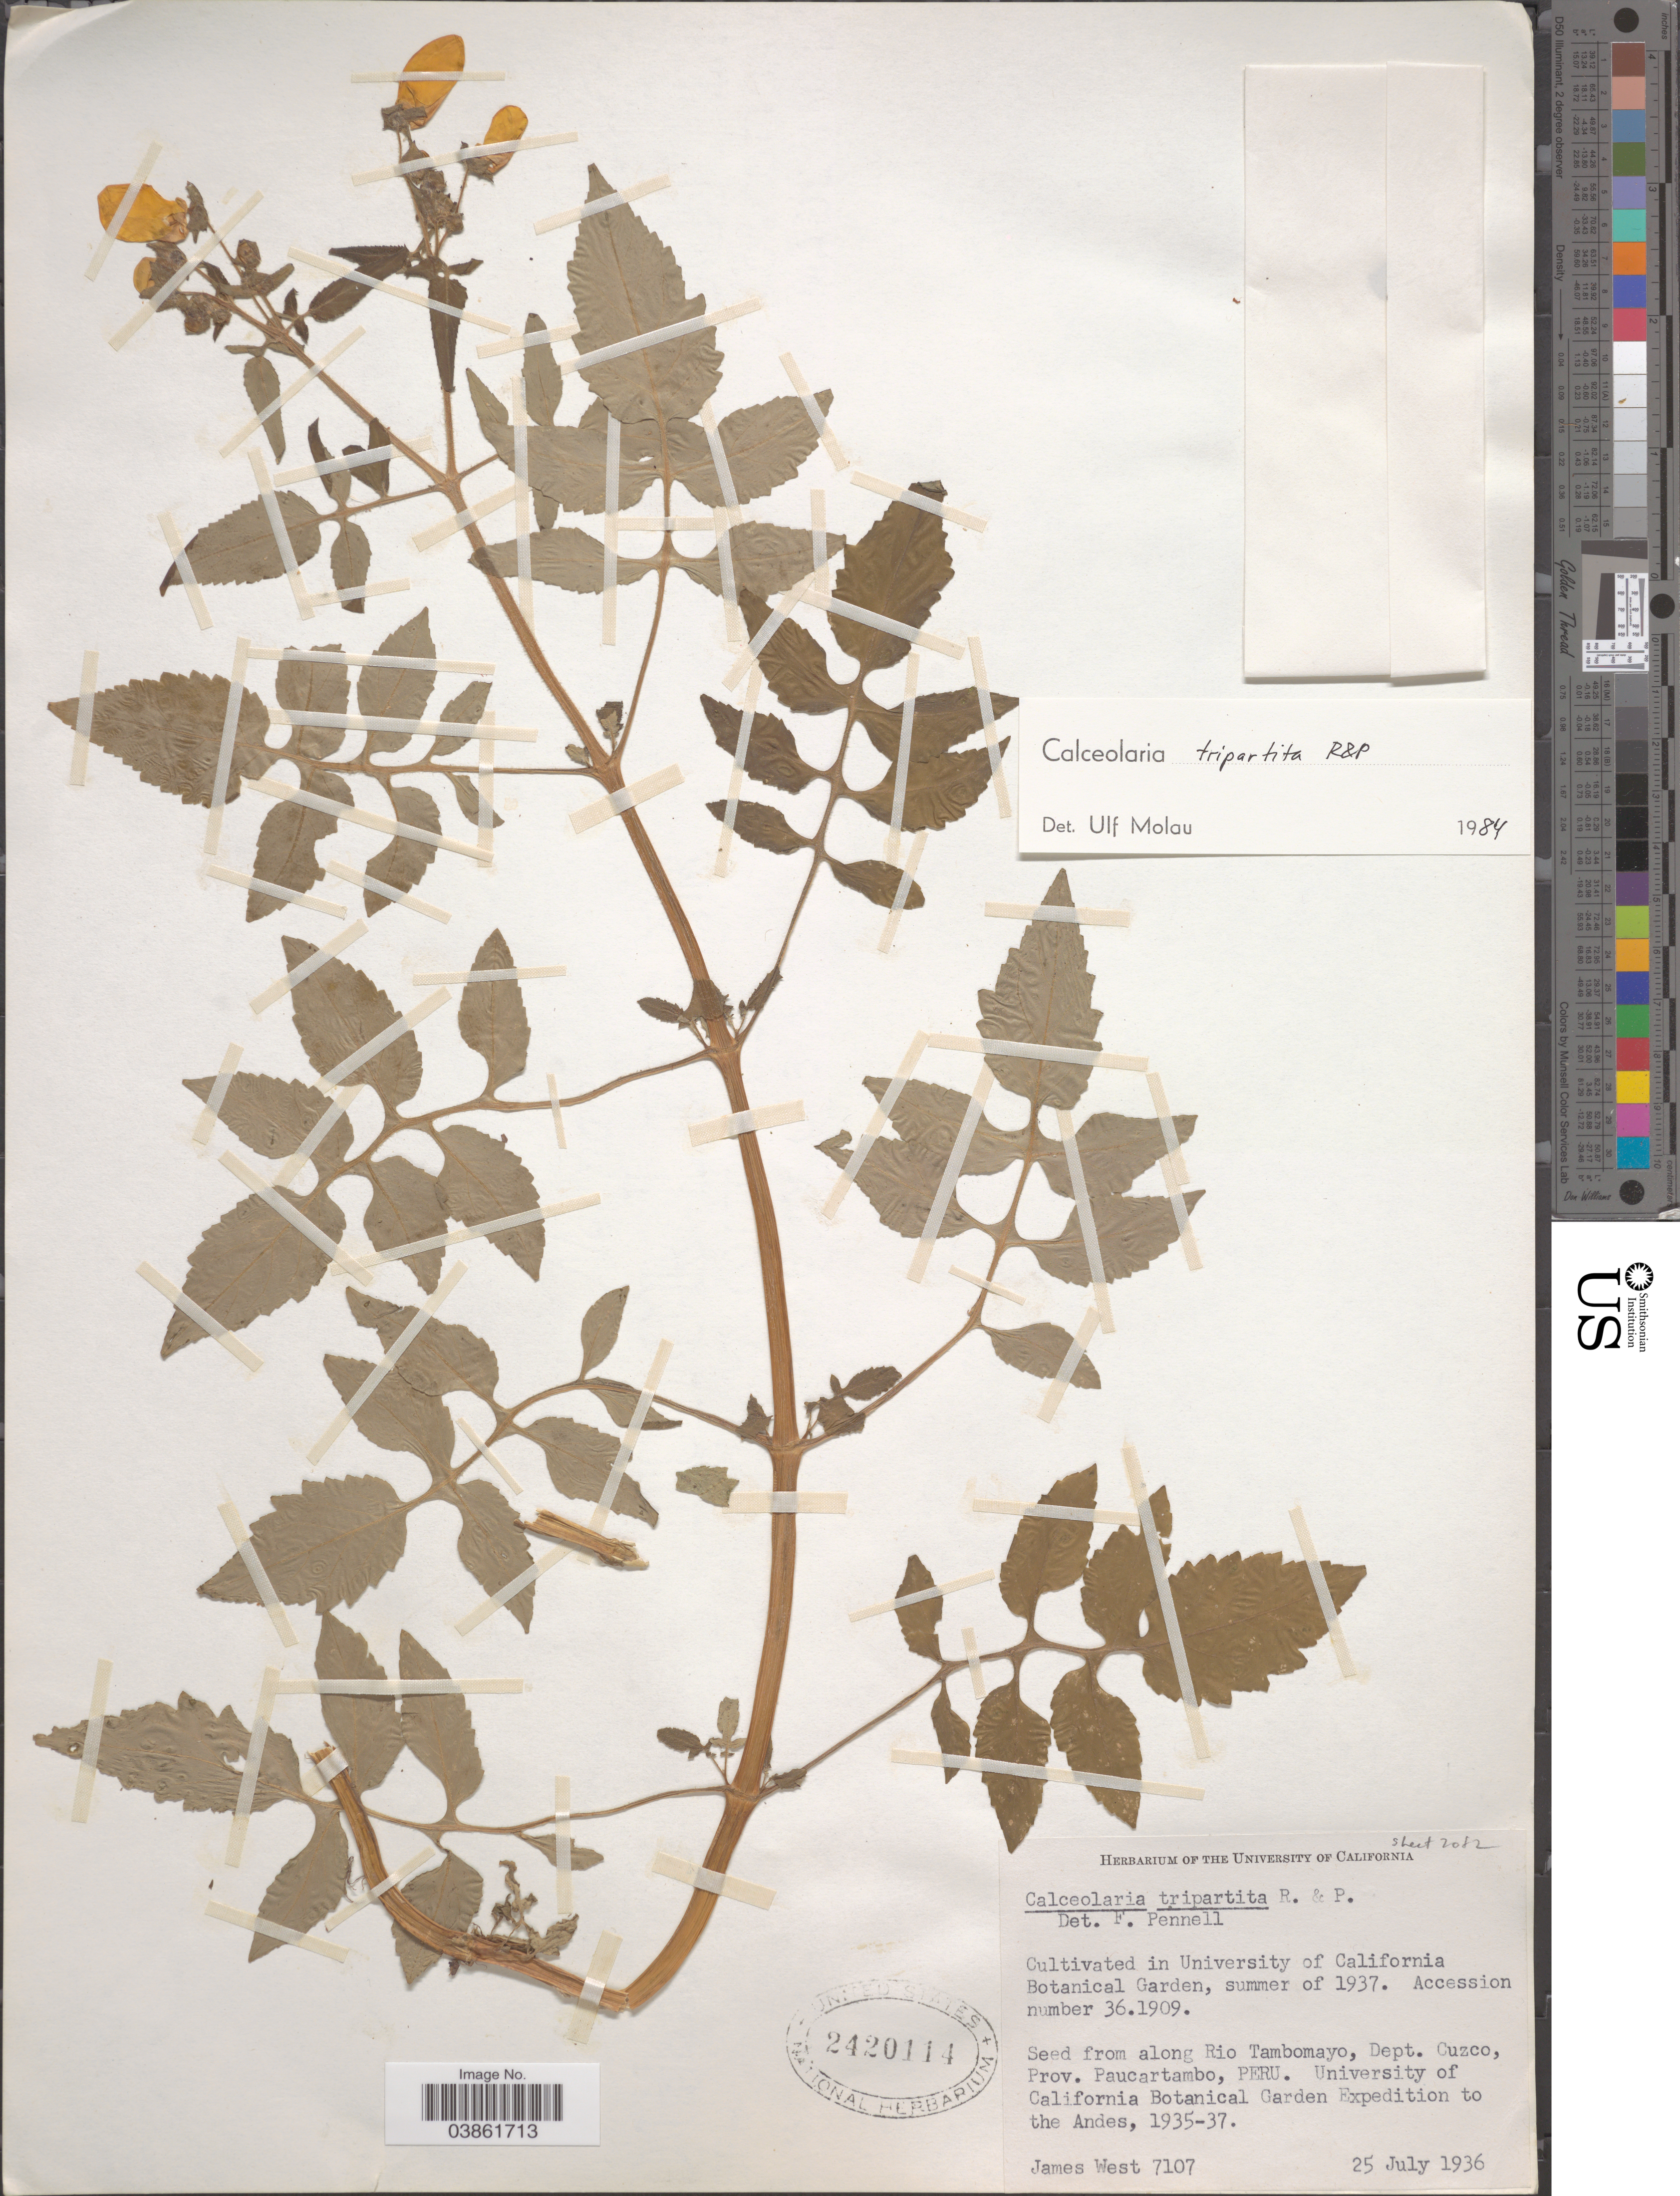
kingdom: Plantae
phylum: Tracheophyta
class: Magnoliopsida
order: Lamiales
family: Calceolariaceae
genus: Calceolaria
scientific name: Calceolaria tripartita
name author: Ruiz & Pav.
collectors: J. West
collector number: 7107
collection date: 1936-07-25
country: United States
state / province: California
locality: University of California Botanical Garden.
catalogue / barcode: US 2420114